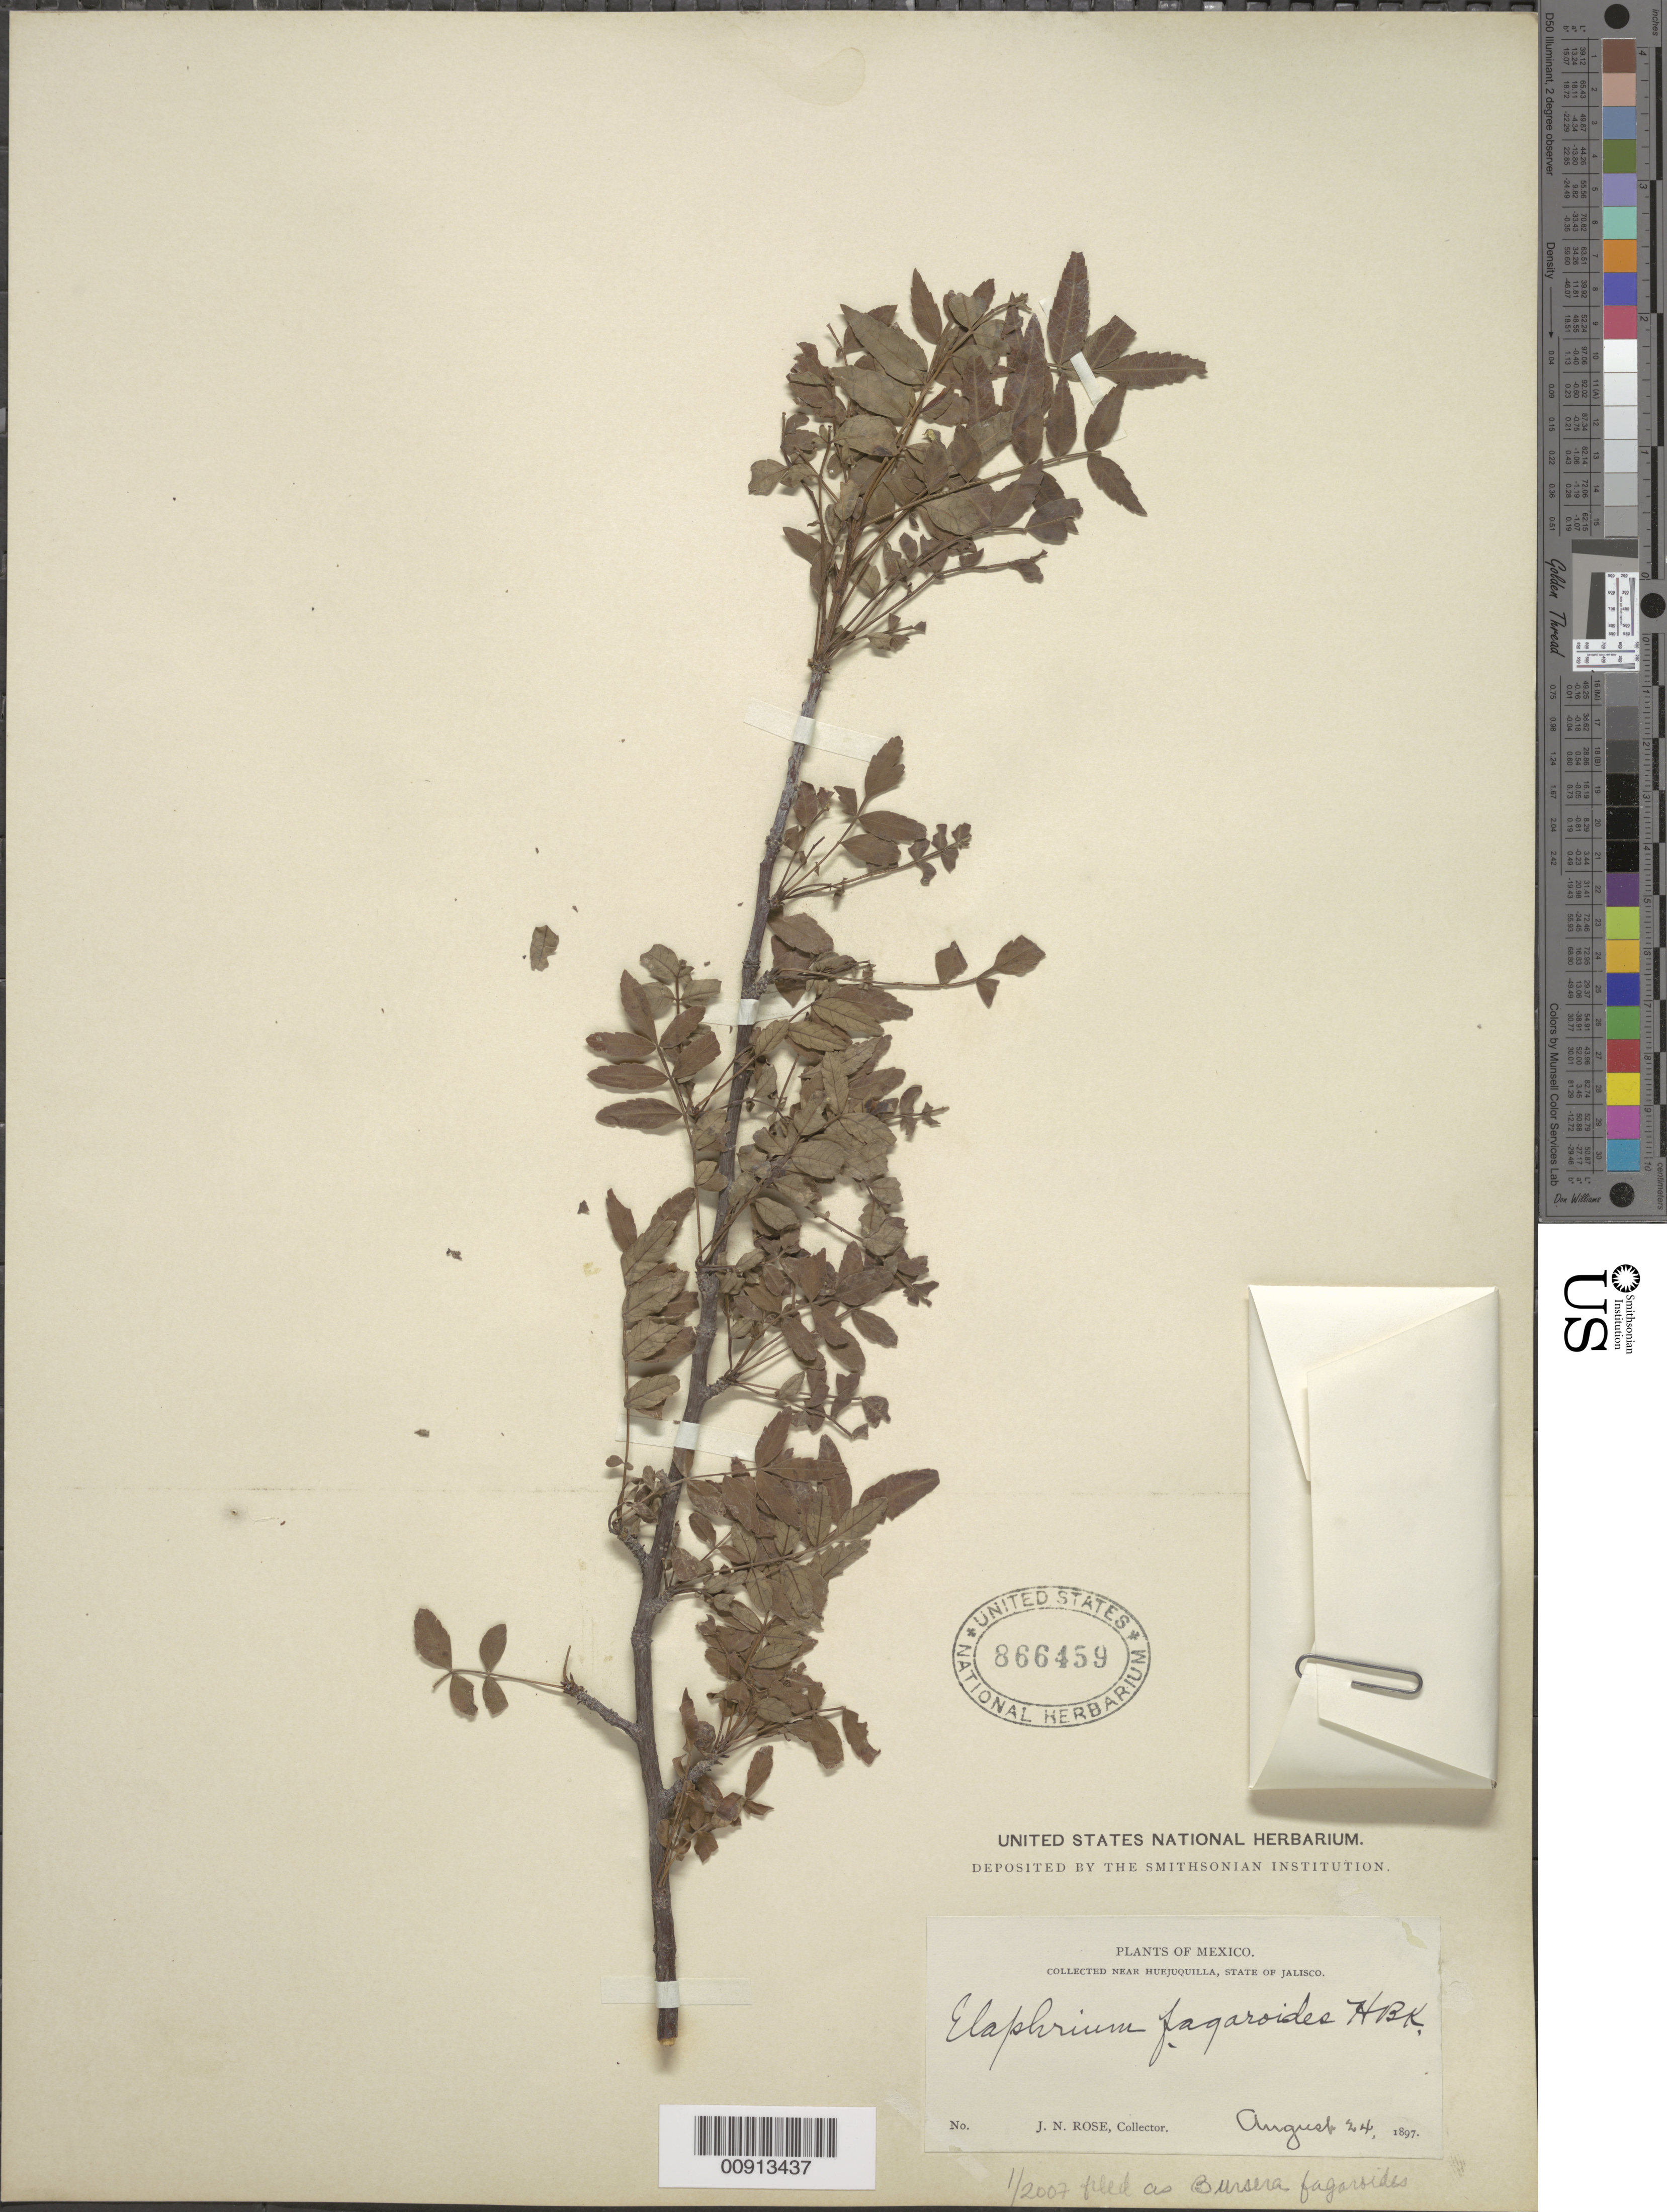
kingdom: Plantae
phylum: Tracheophyta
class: Magnoliopsida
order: Sapindales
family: Burseraceae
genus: Bursera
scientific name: Bursera inaguensis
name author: Britton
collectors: J. N. Rose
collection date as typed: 24 Aug 1897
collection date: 1897-08-24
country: Mexico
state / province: Jalisco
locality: Near Huejuquilla, State of Jalisco.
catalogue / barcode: US 866459